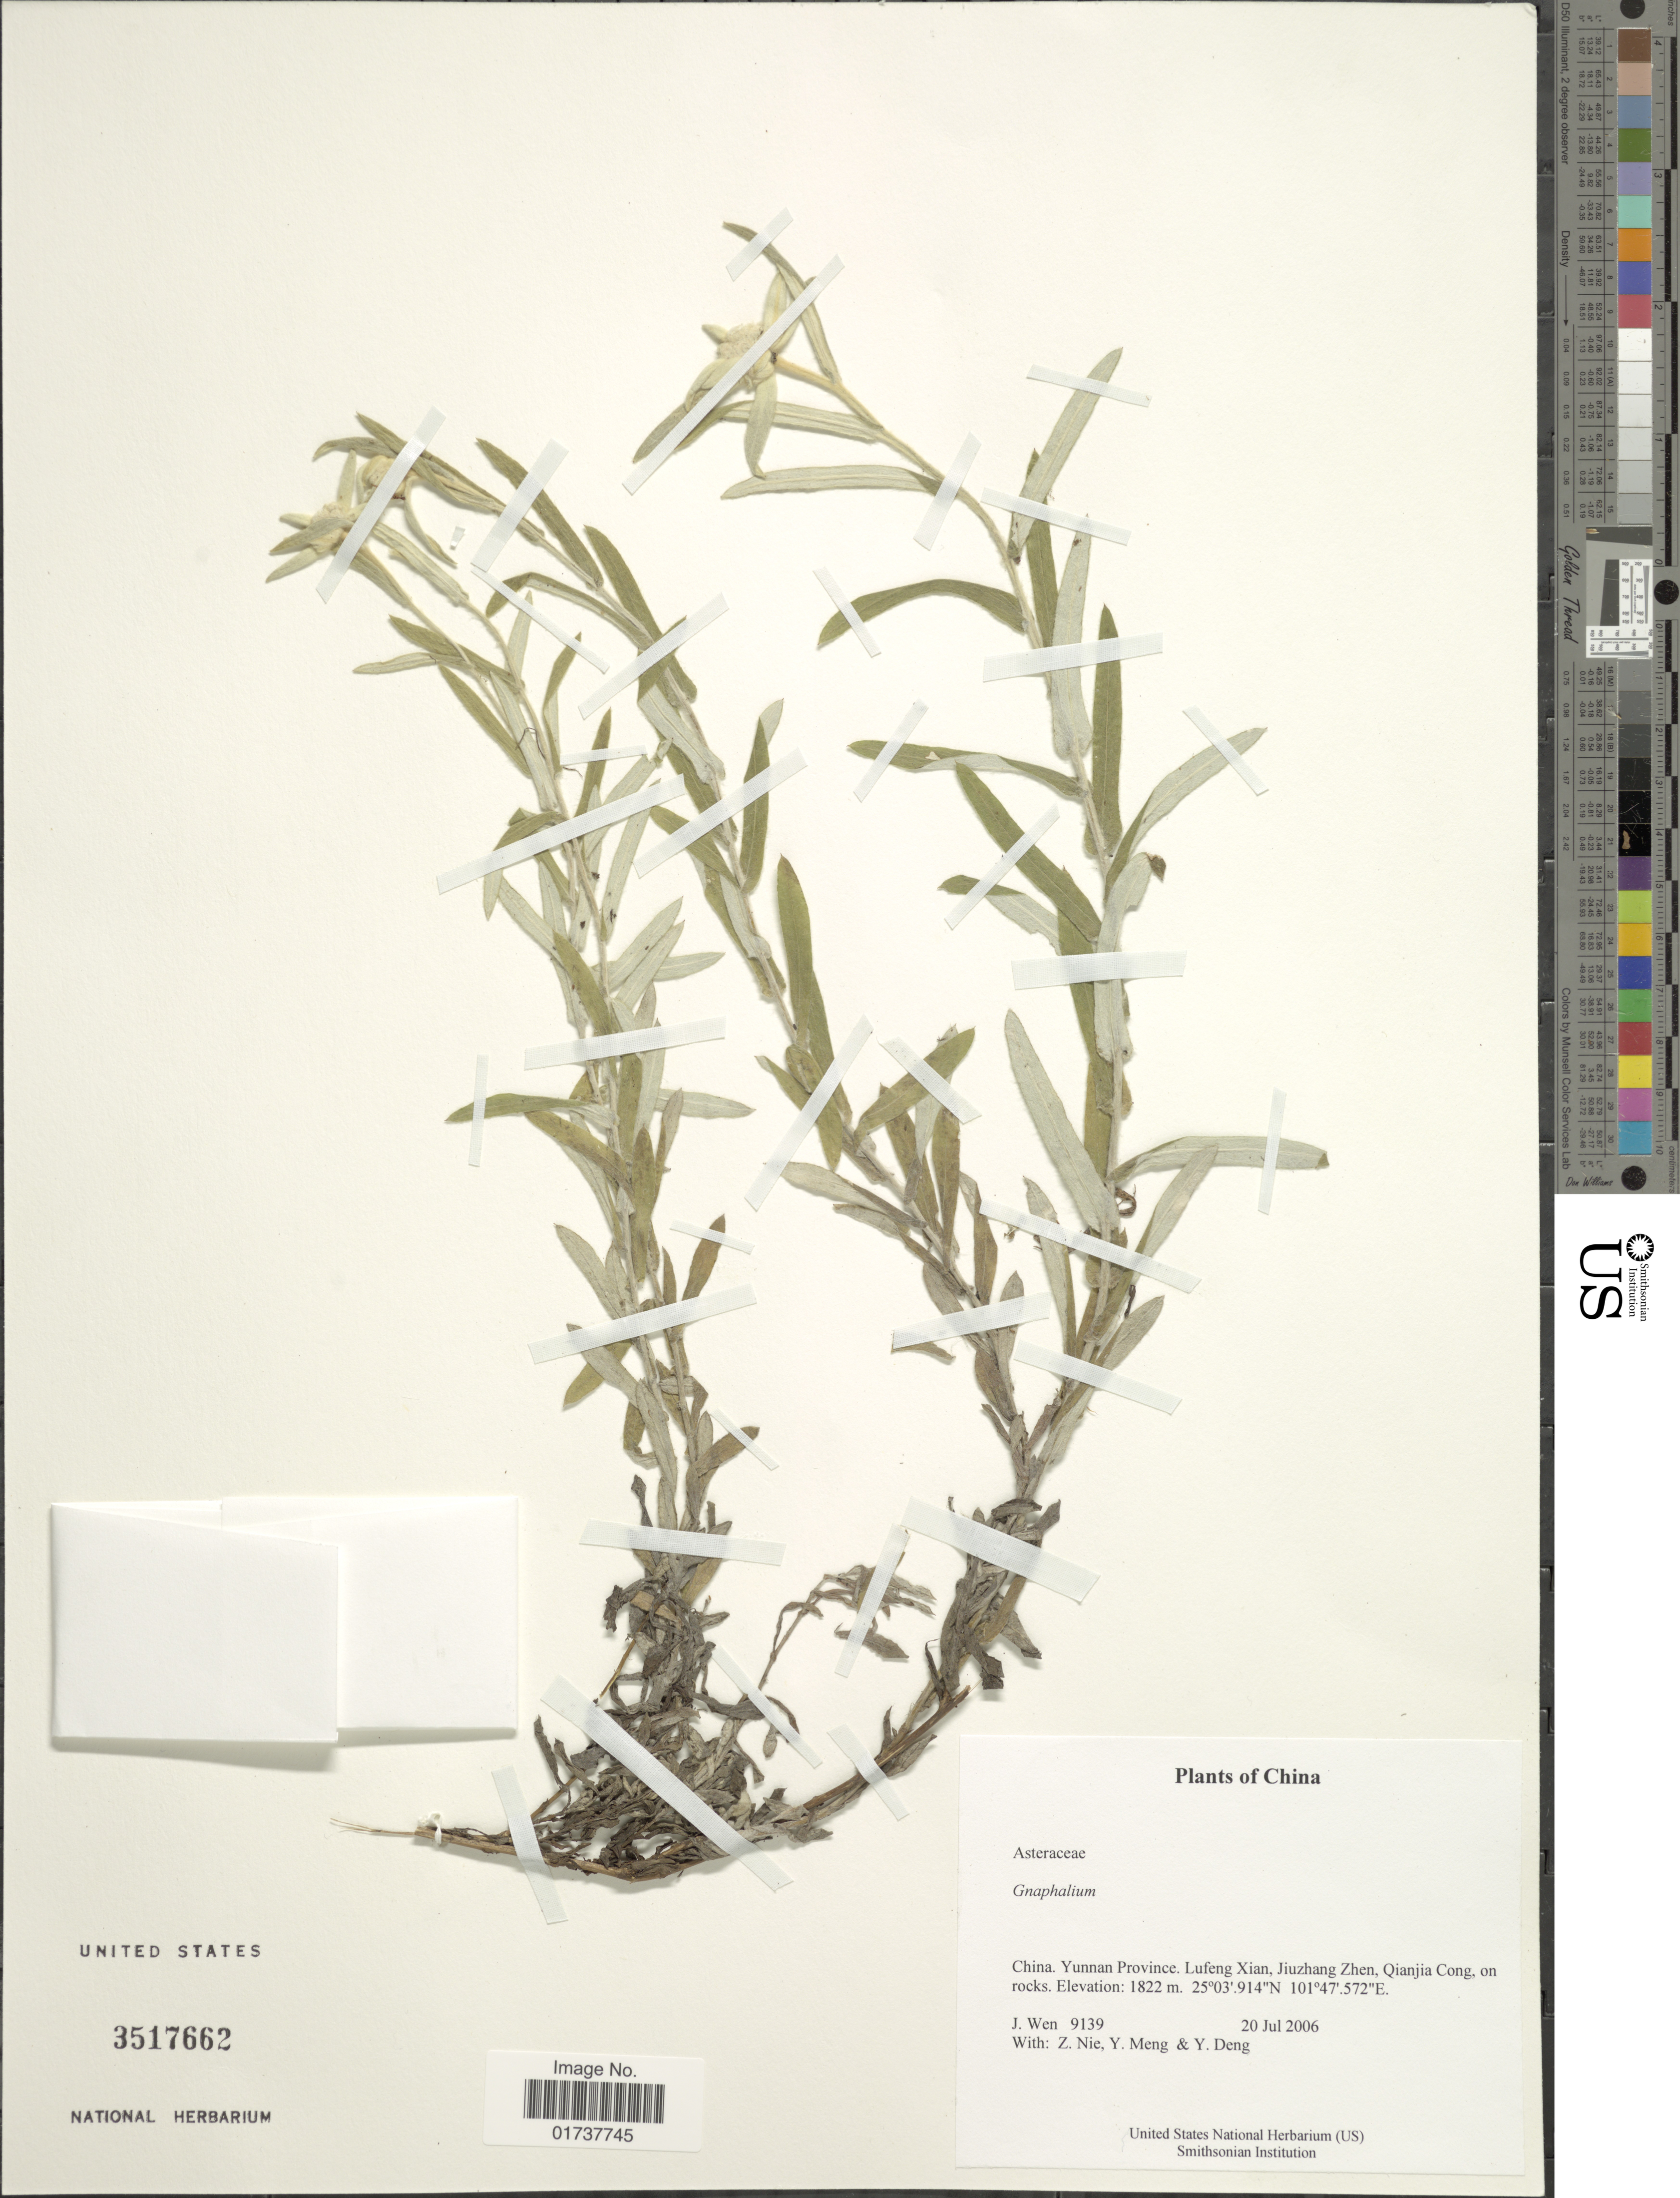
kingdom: Plantae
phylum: Tracheophyta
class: Magnoliopsida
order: Asterales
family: Asteraceae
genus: Gnaphalium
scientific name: Gnaphalium sp.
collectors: J. Wen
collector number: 9139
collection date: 2006-07-20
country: China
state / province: Yunnan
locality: Lufeng Xian Jiuzhang Zhen, Qianjia Cong,on rocks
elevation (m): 1822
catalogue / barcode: US 3517662